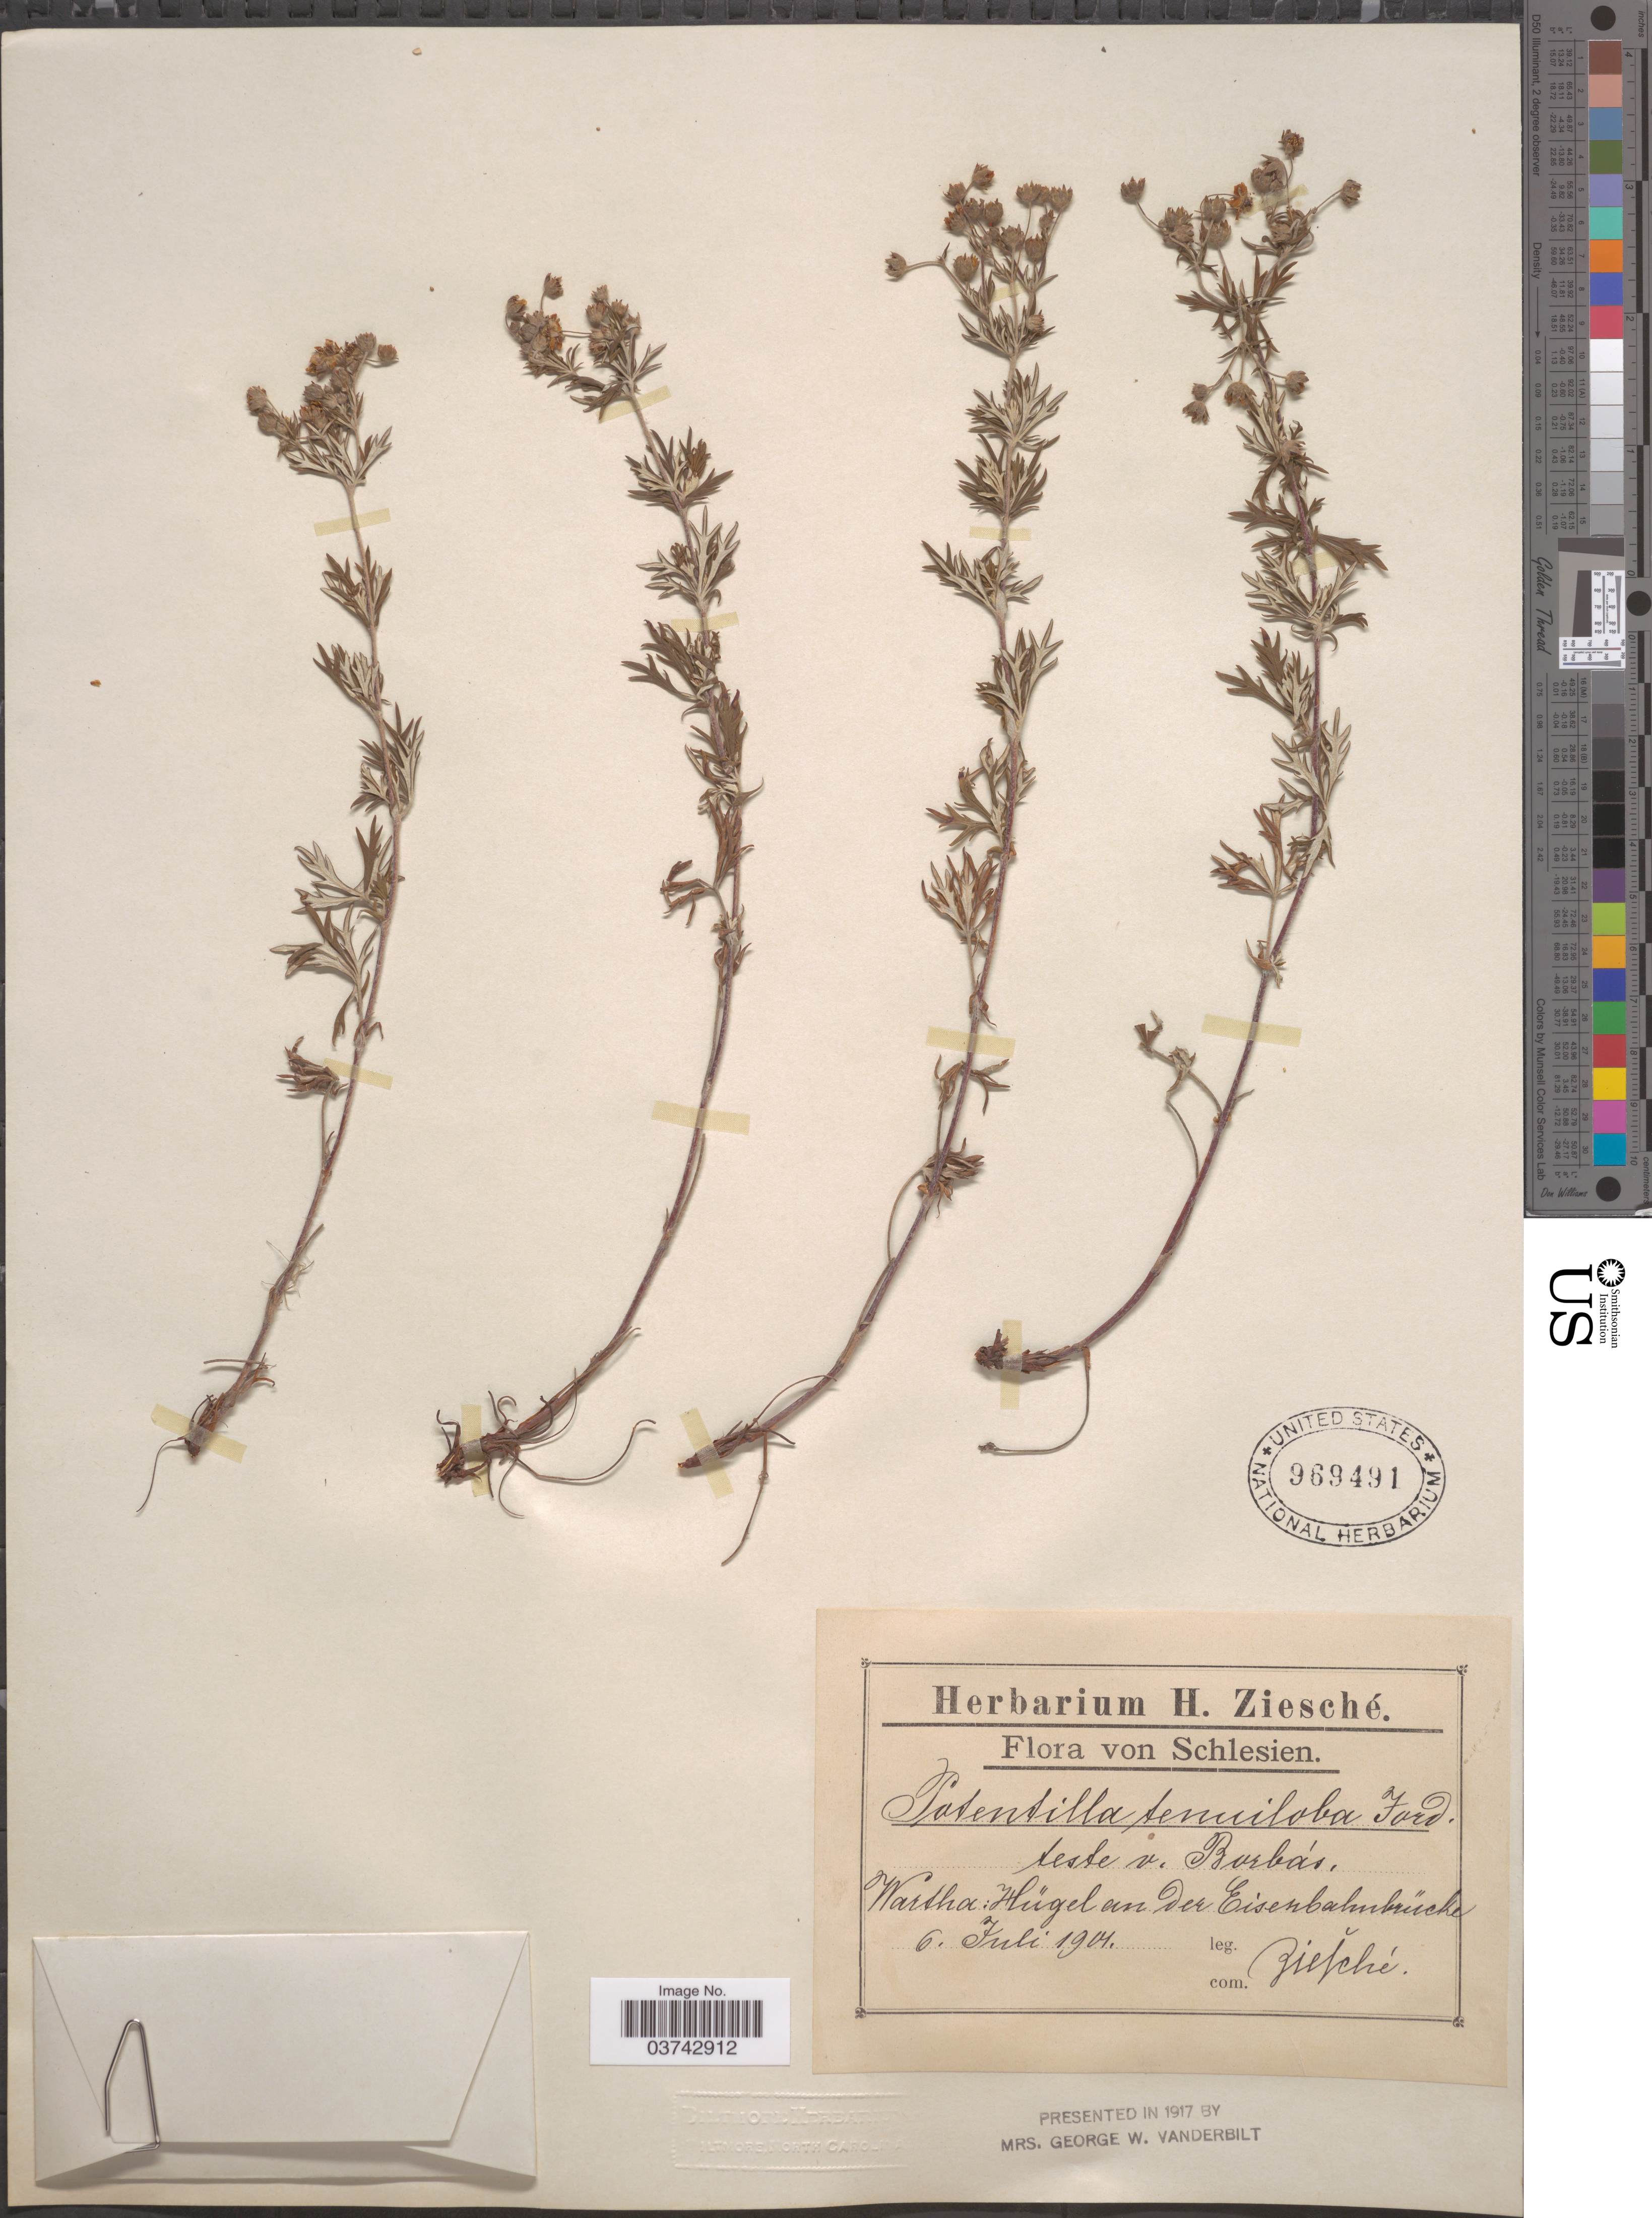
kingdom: Plantae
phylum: Tracheophyta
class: Magnoliopsida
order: Rosales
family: Rosaceae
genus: Potentilla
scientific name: Potentilla tenuiloba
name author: Jord.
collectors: H. Ziesché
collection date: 1904-07-06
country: Poland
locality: Schlesien. Wartha: Hügel der Eisenbahnbrücke.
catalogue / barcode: US 969491